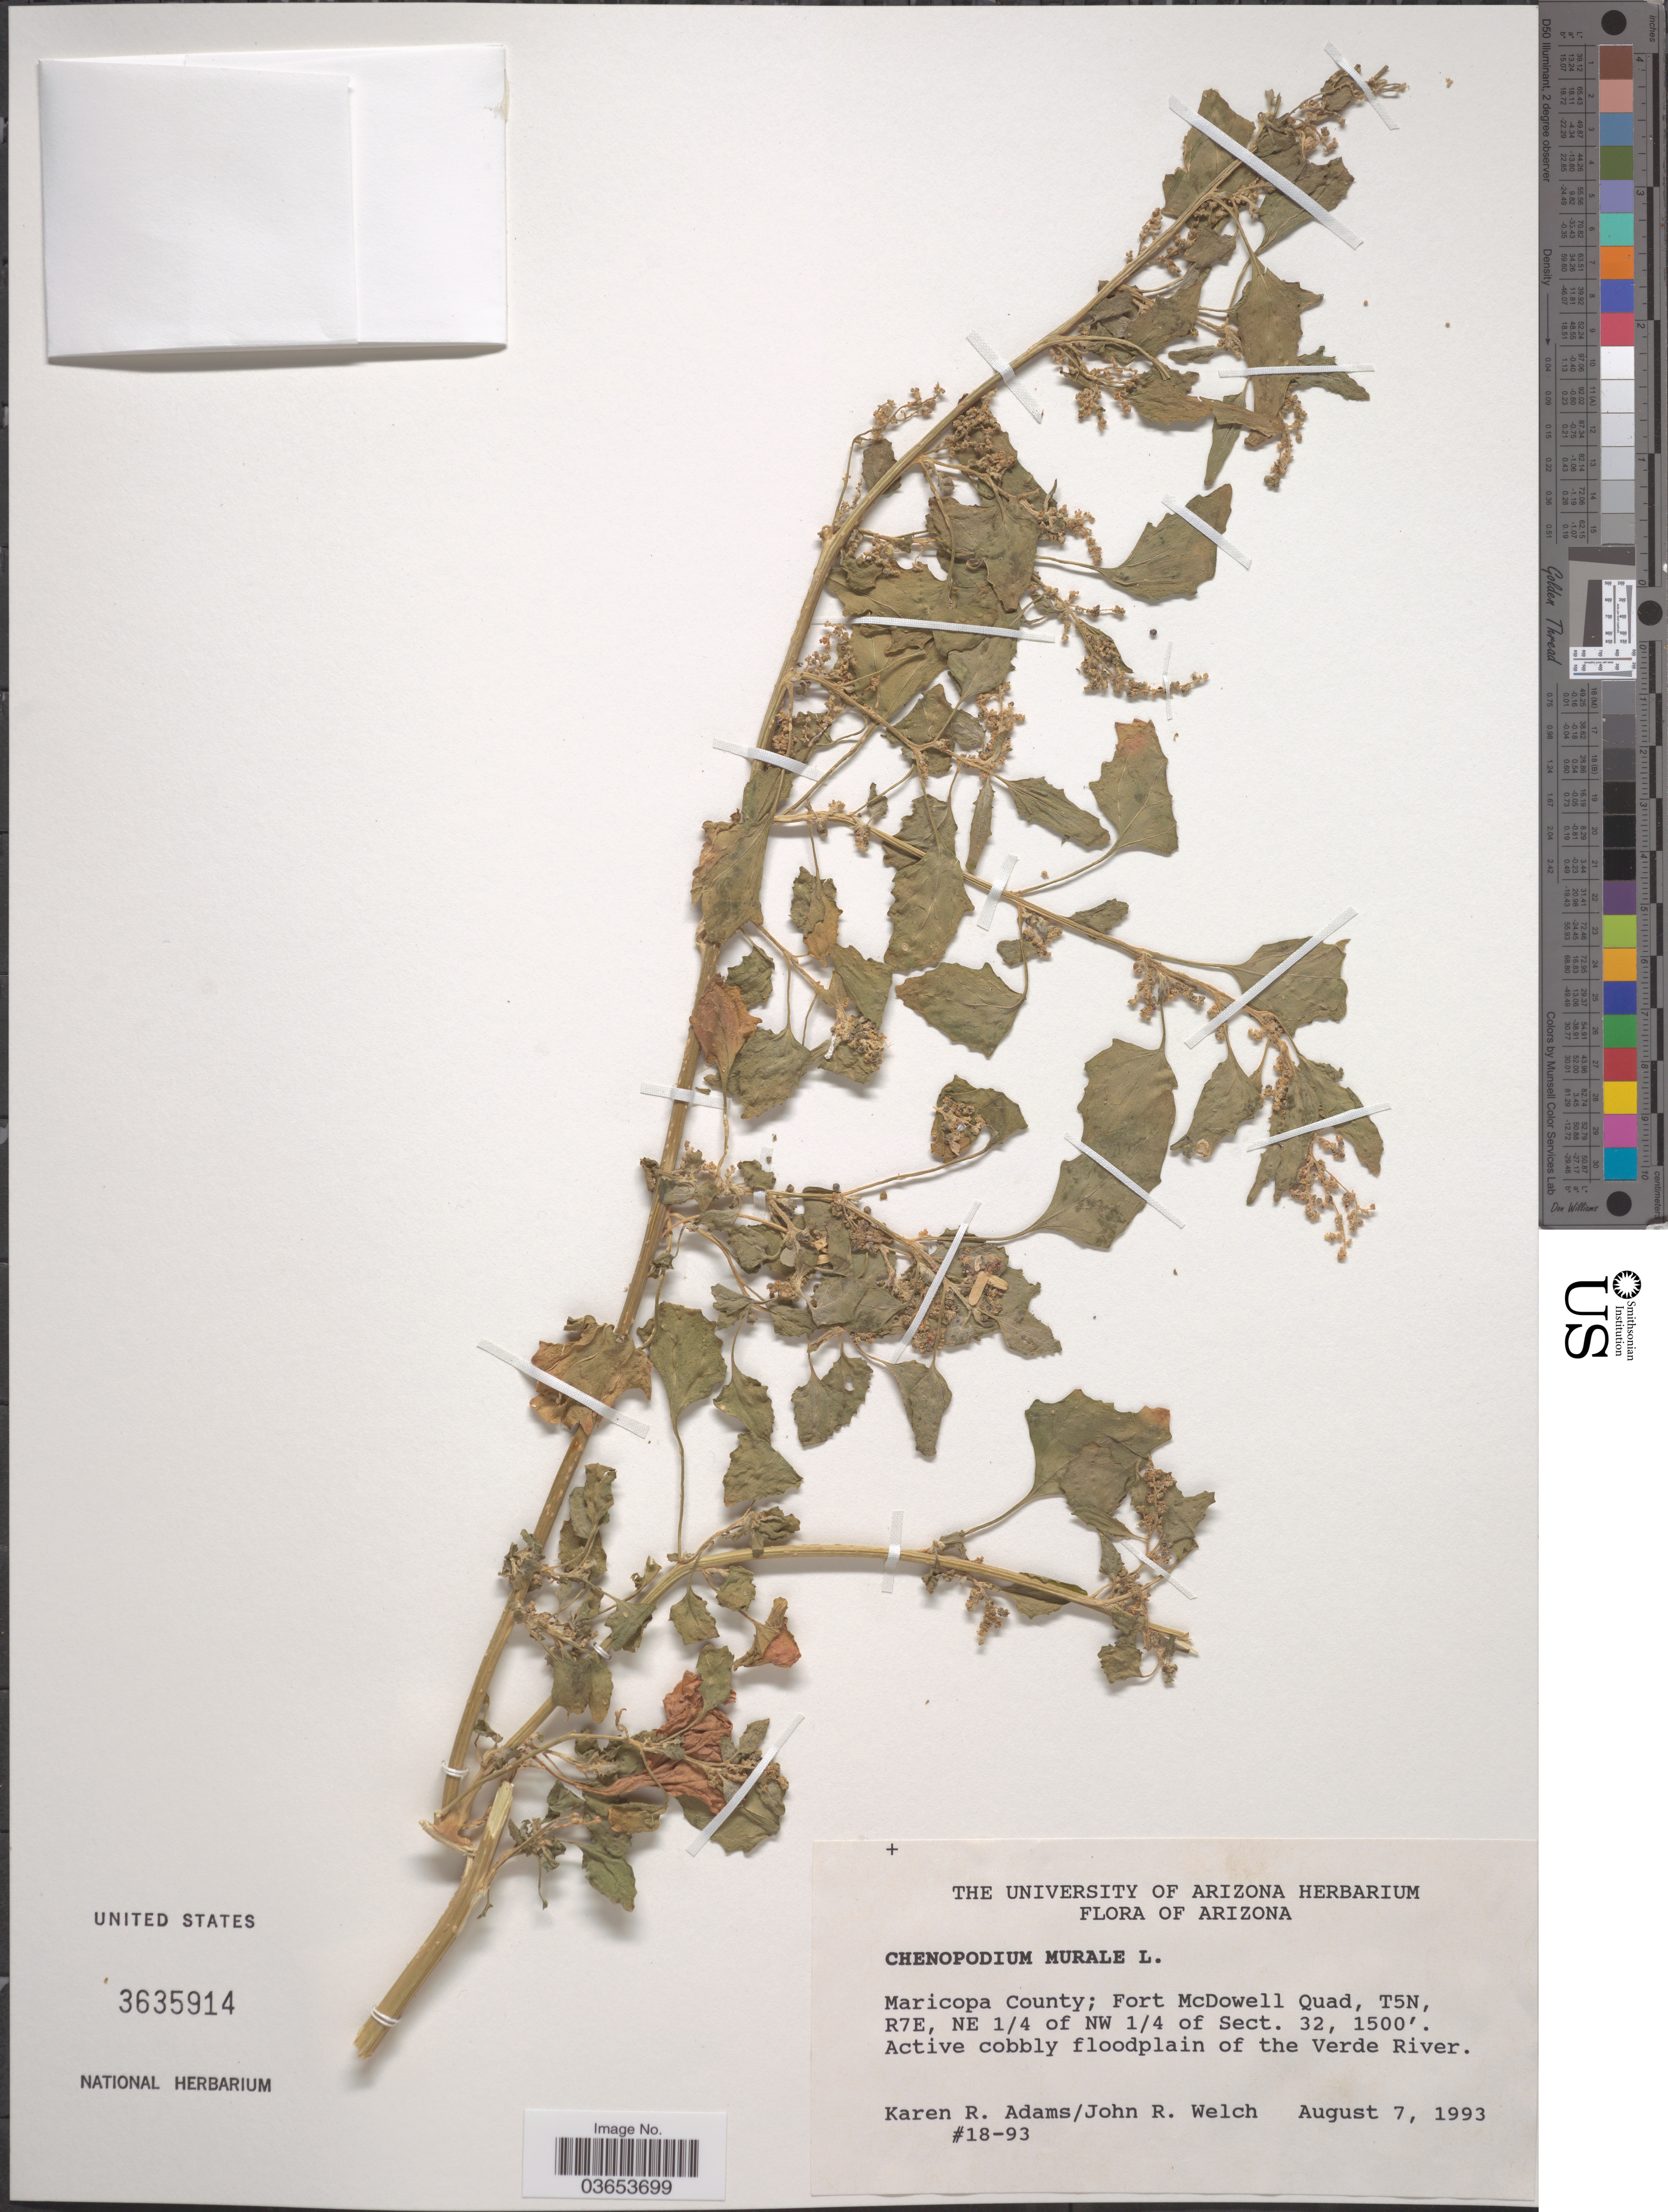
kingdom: Plantae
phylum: Tracheophyta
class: Magnoliopsida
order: Caryophyllales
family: Amaranthaceae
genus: Chenopodium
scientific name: Chenopodium murale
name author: L.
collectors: K. Adams & J. Welch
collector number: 18-93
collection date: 1993-08-07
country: United States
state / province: Arizona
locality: Maricopa County; Fort McDowell Quad, T5N, R7E, NE 1/4 of NW 1/4 of Sect. 32. Floodplain of the Verde River.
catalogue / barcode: US 3635914